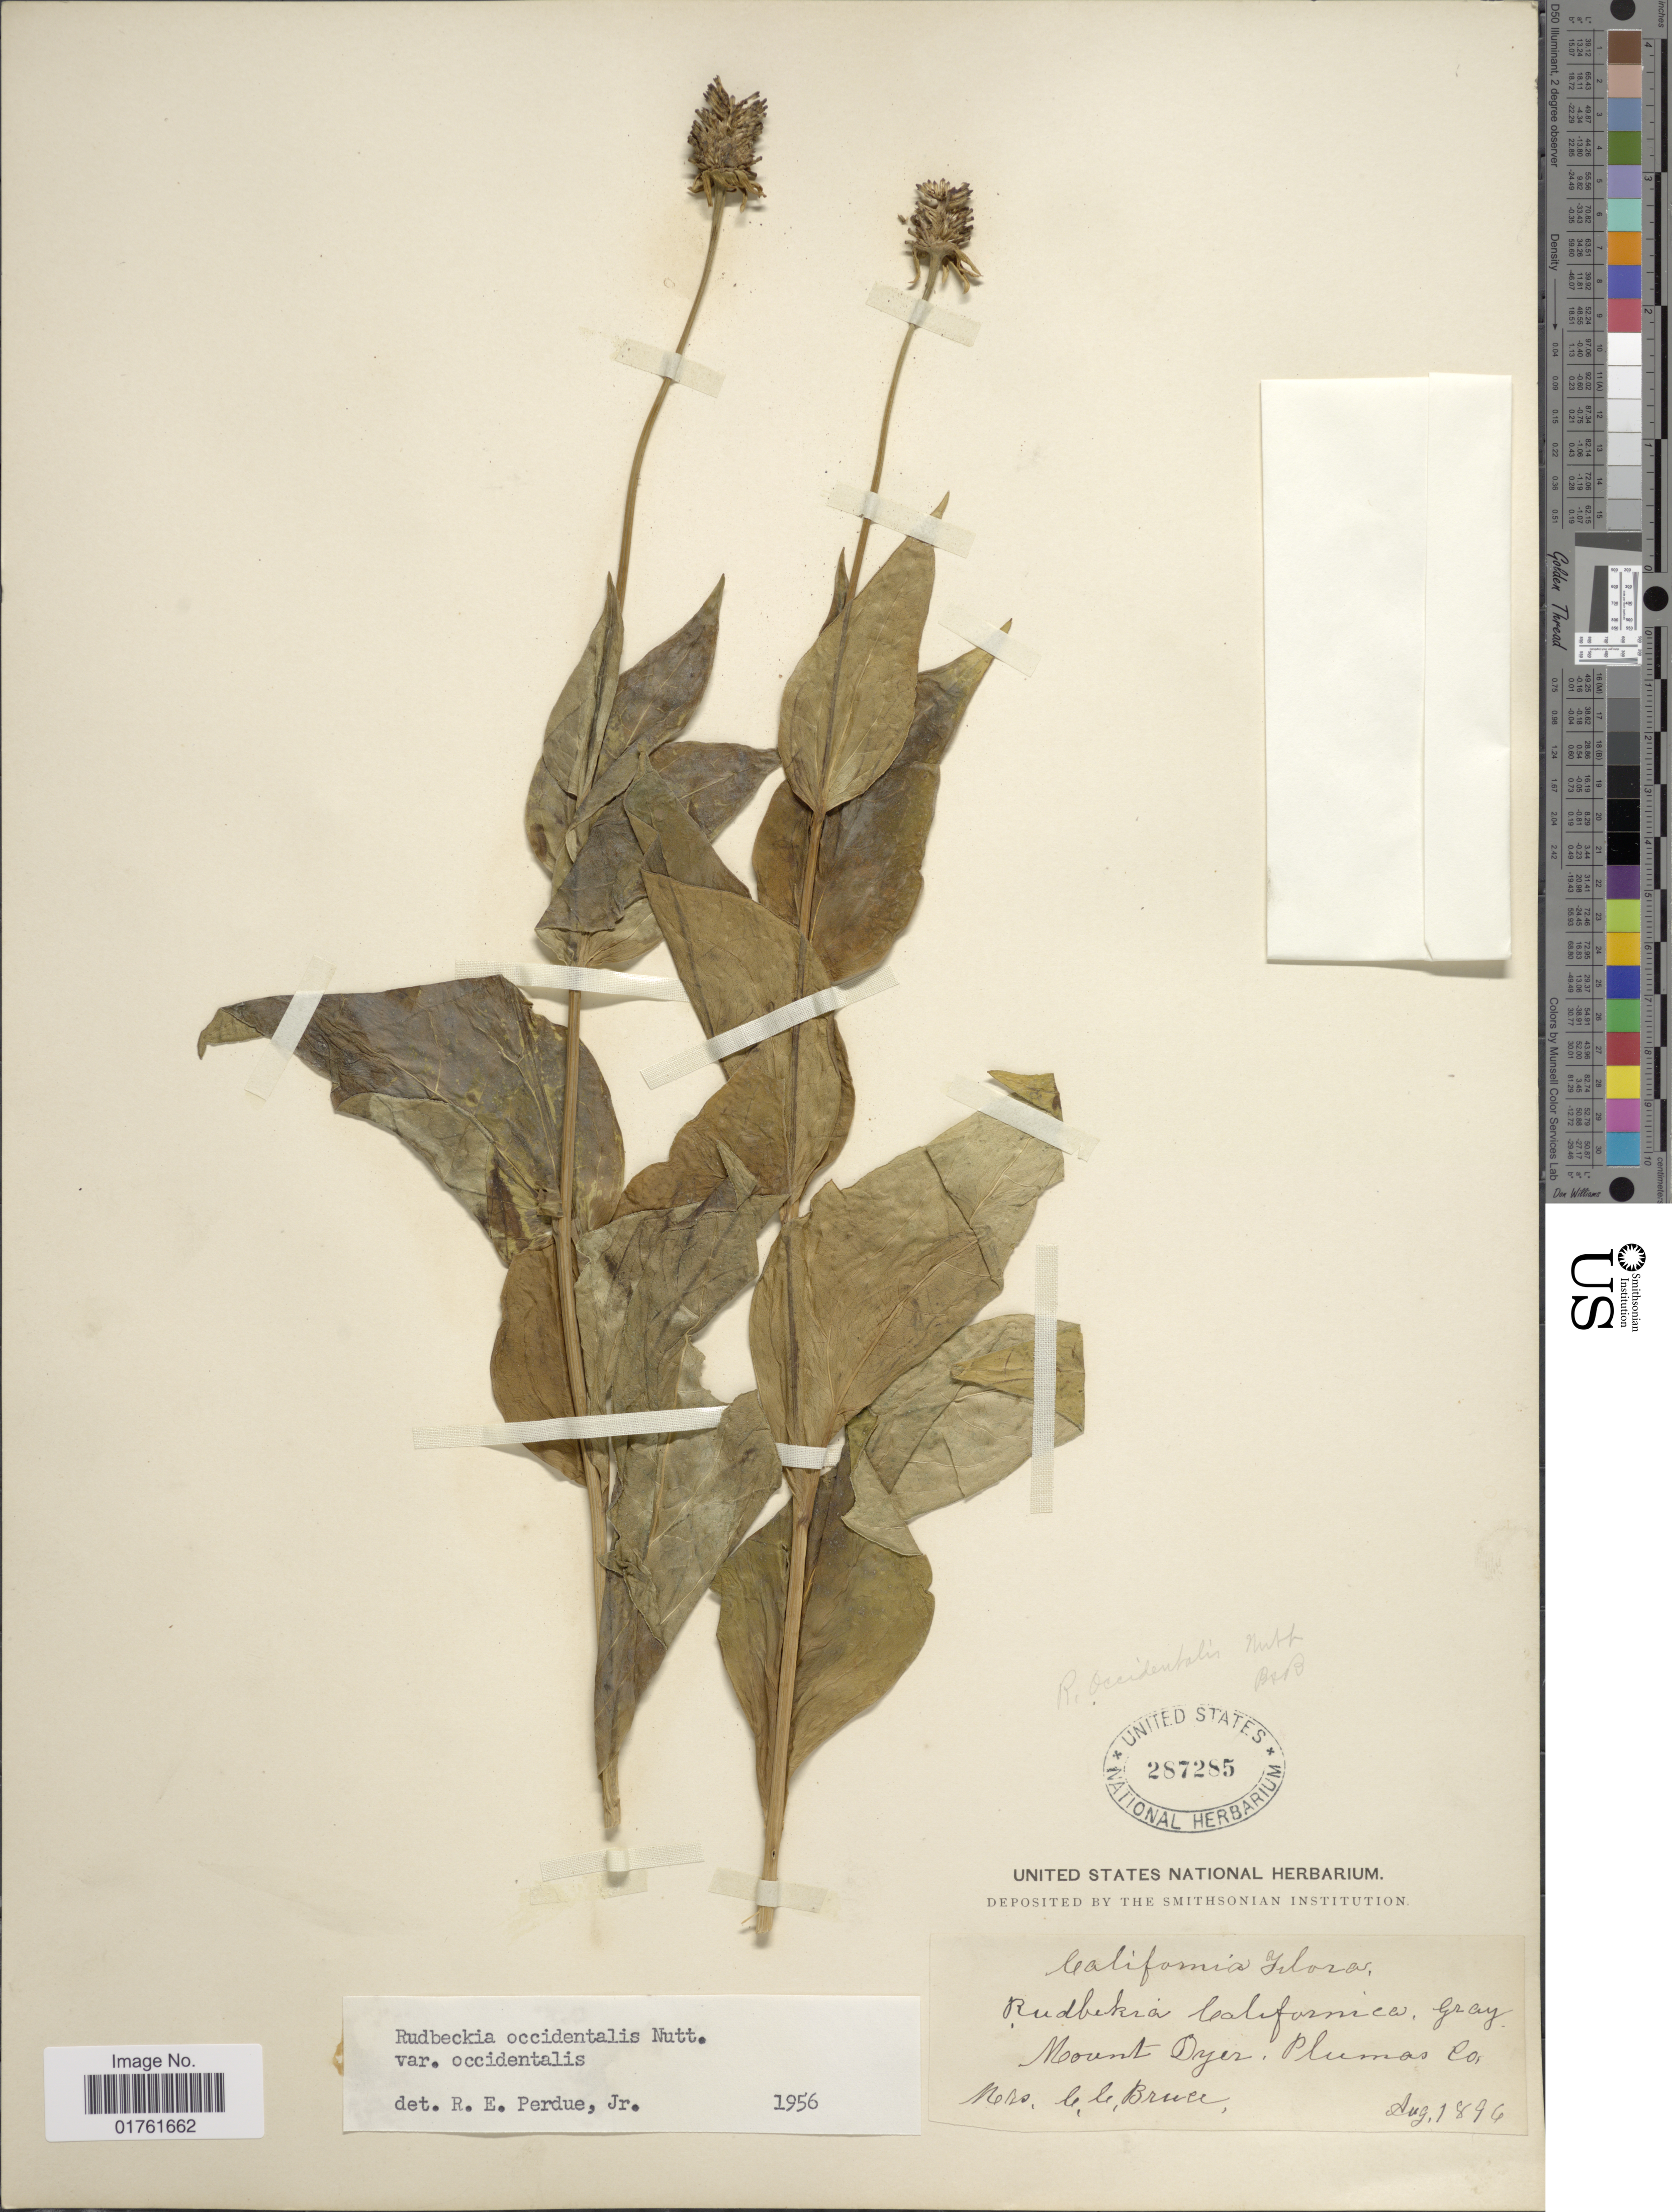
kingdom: Plantae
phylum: Tracheophyta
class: Magnoliopsida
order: Asterales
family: Asteraceae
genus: Rudbeckia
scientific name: Rudbeckia occidentalis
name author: Nutt.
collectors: C. Bruce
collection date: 1896-08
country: United States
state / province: California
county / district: Plumas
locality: Mount Dyer, Plumas Co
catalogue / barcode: US 287285